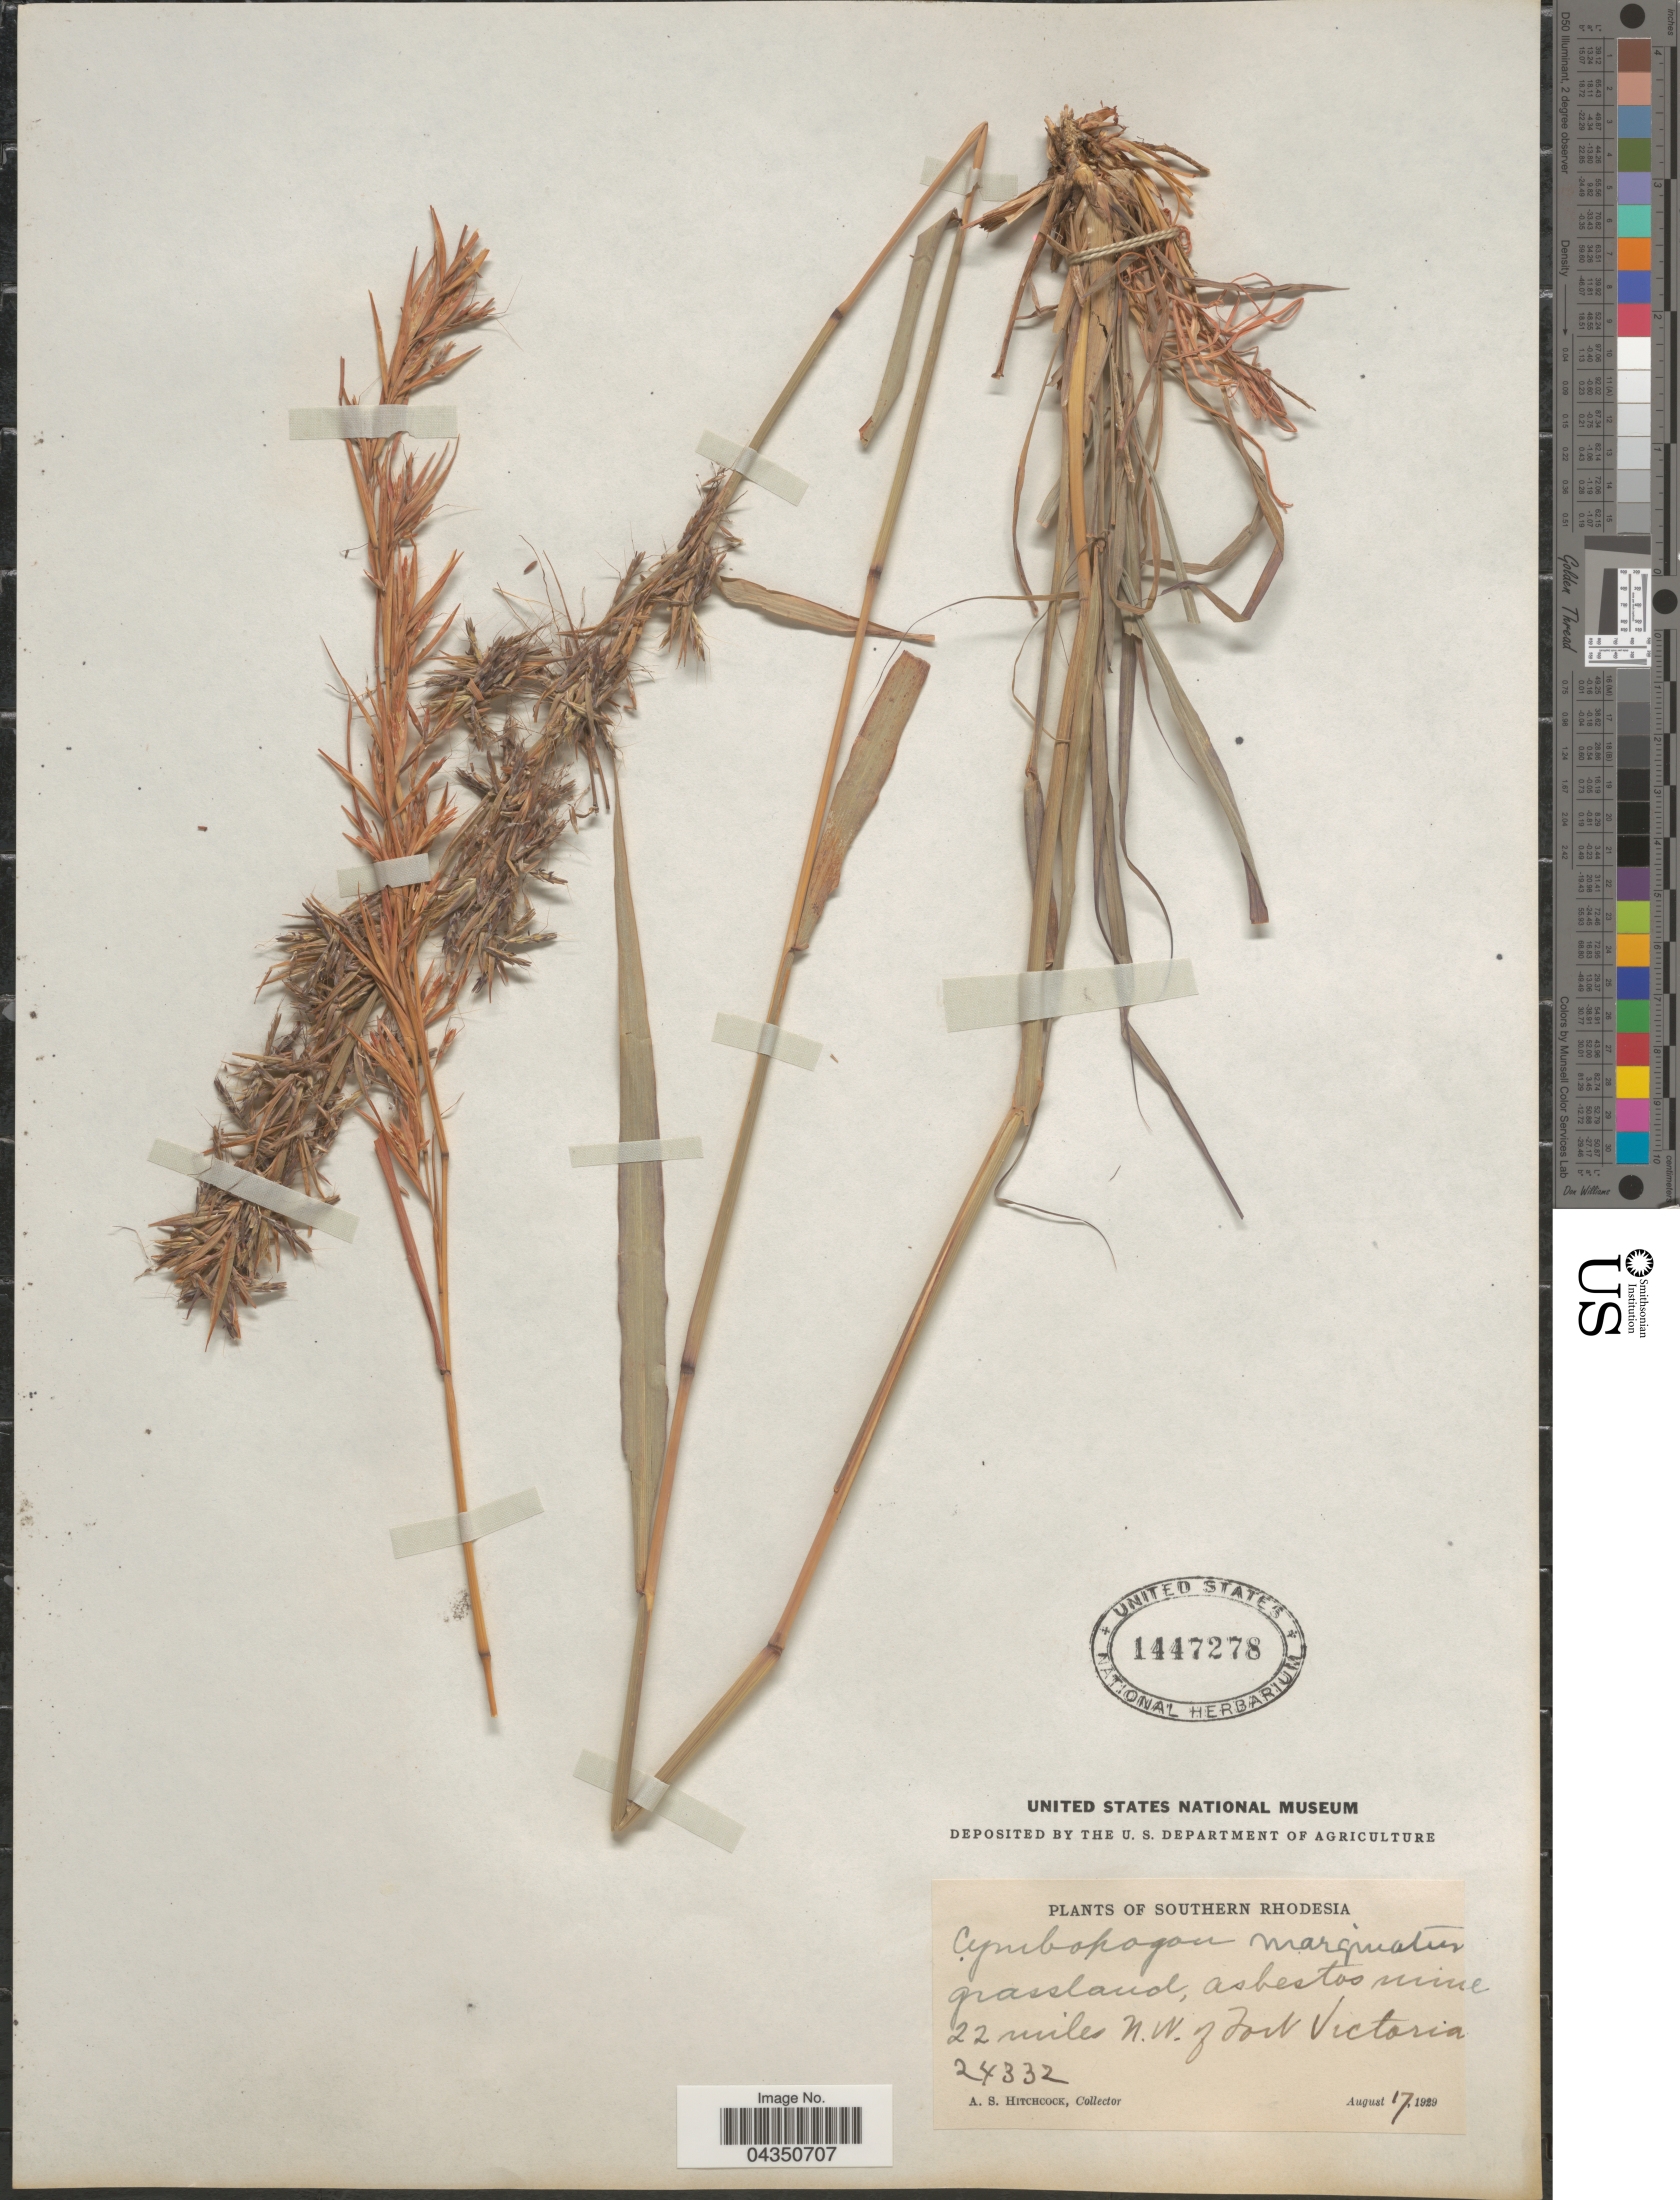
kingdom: Plantae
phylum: Tracheophyta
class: Liliopsida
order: Poales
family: Poaceae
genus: Cymbopogon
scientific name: Cymbopogon pospischillii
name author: (K. Schum.) C.E. Hubb.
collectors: A. S. Hitchcock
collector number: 24332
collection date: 1929-08-17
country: Zimbabwe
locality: Southern Rhodesia. 22 miles N.W. of Fort Victoria.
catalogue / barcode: US 1447278